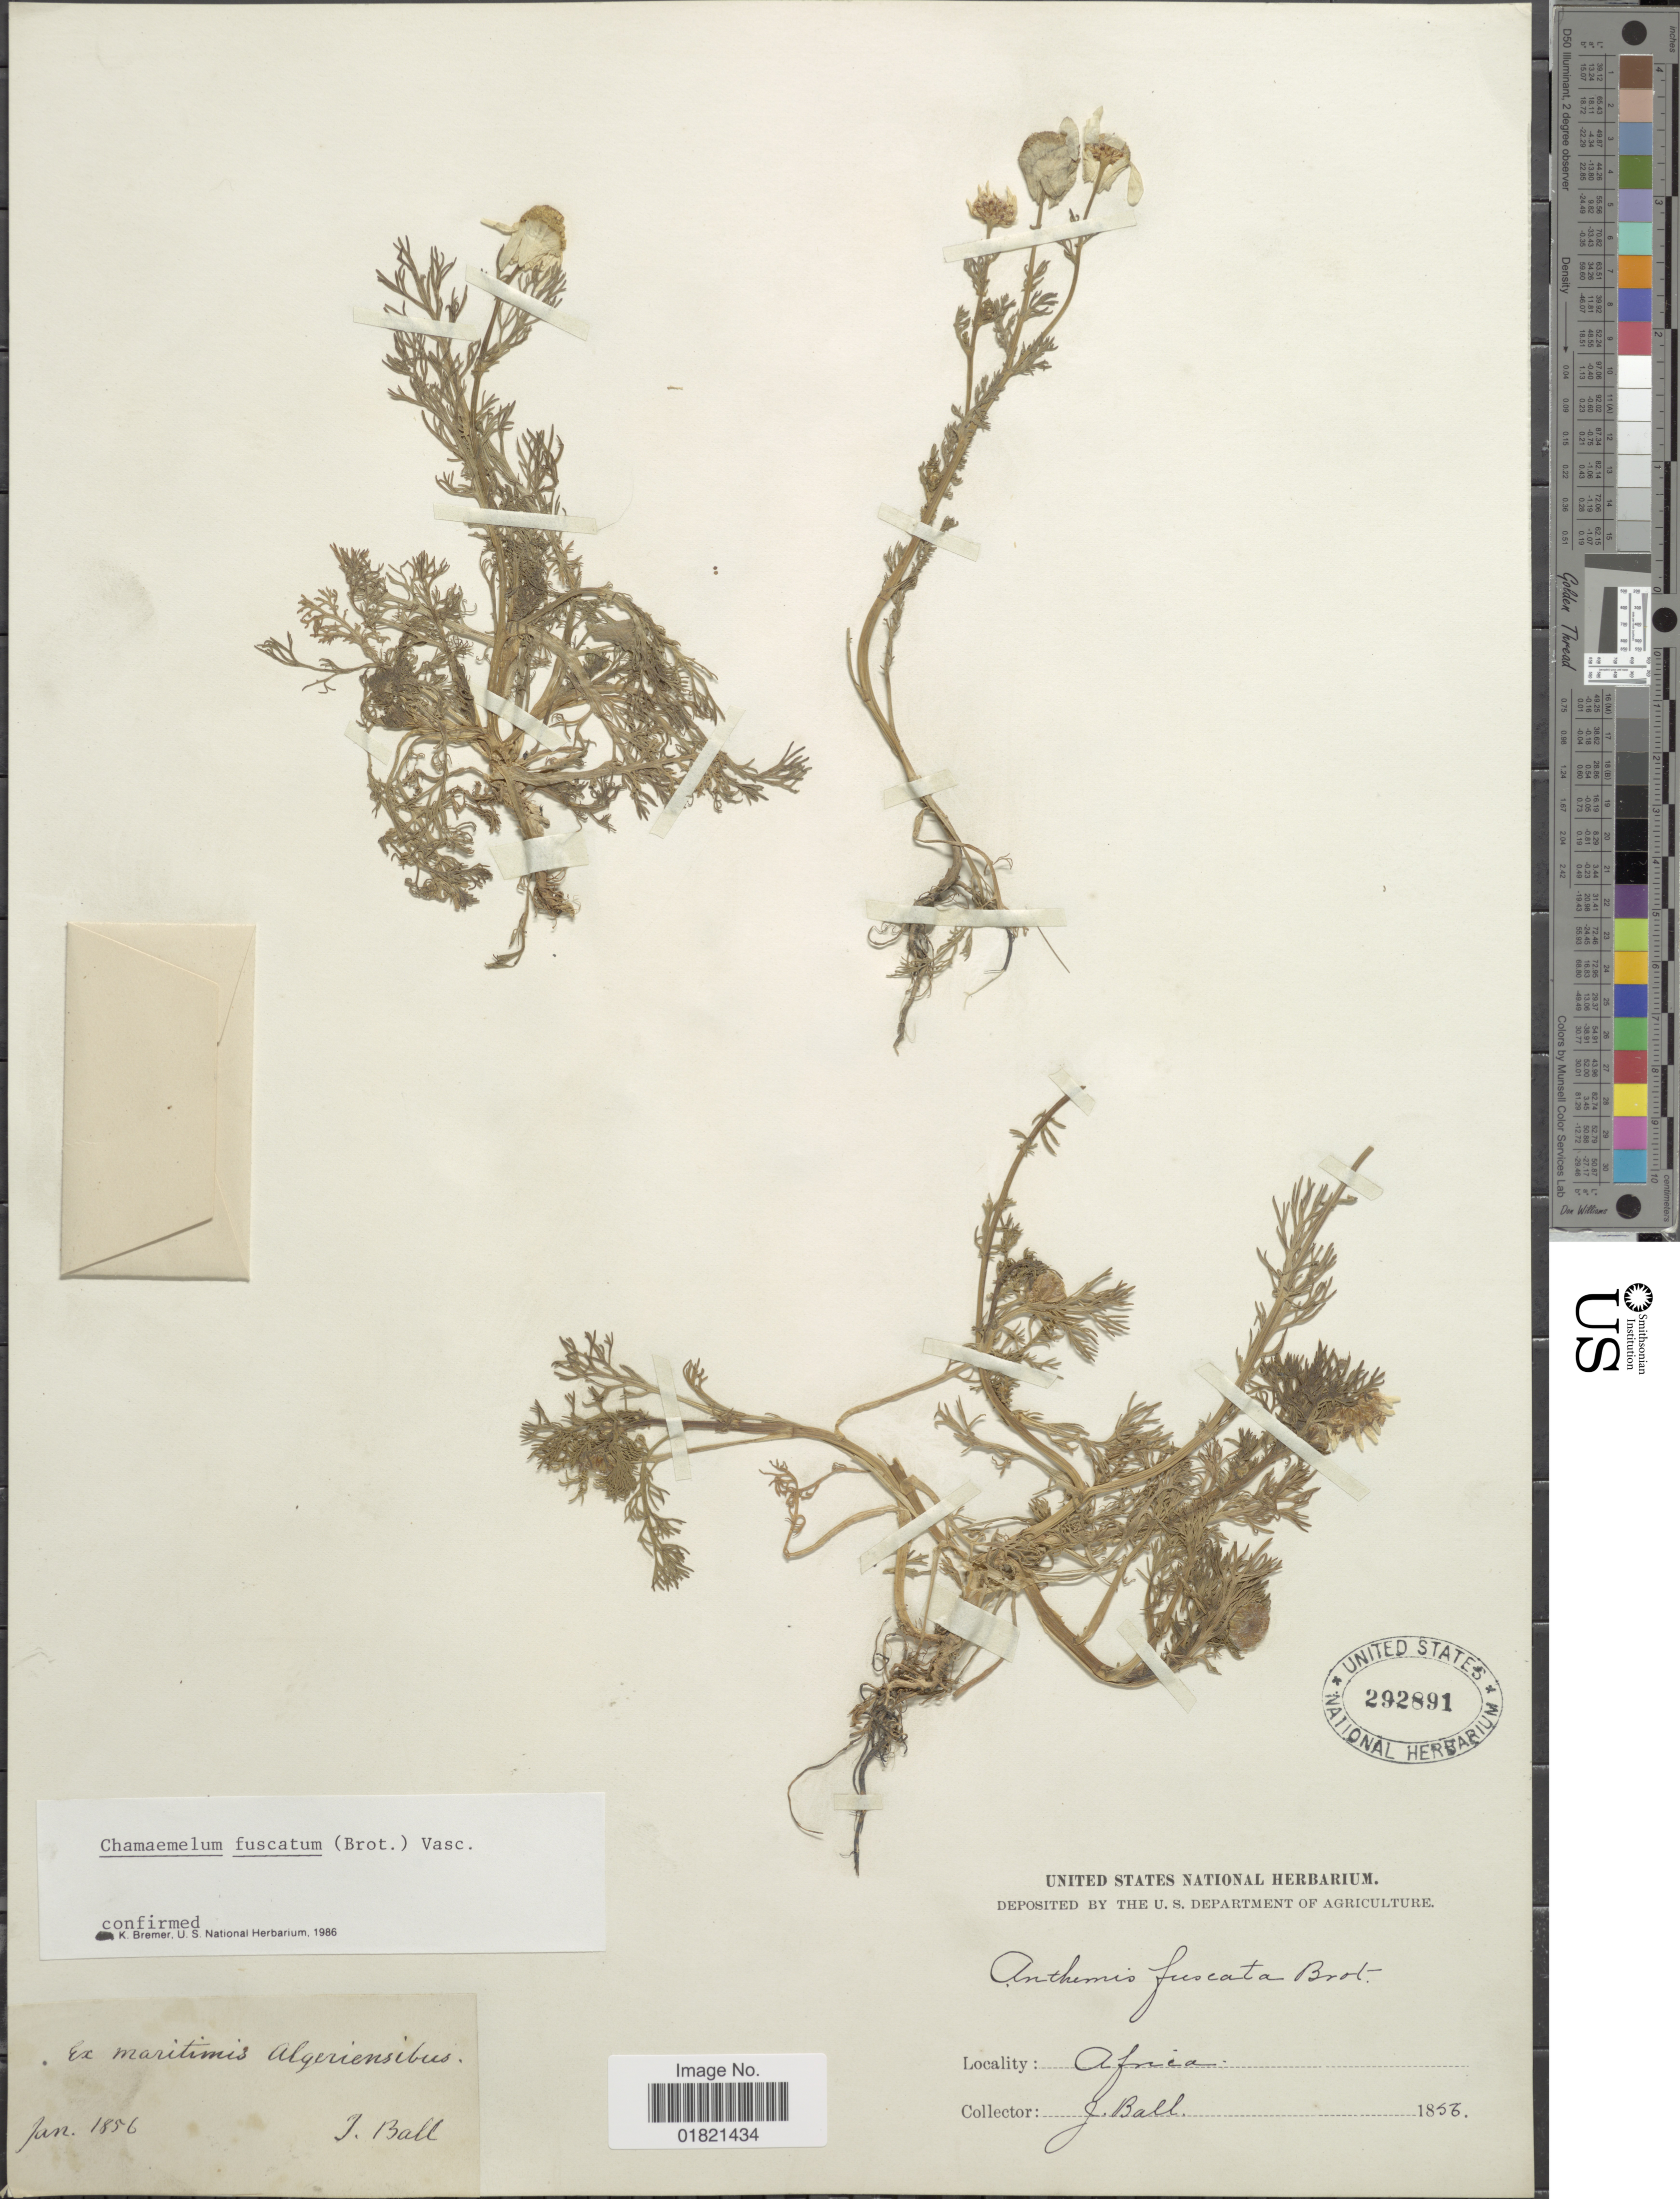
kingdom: Plantae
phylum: Tracheophyta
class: Magnoliopsida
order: Asterales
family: Asteraceae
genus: Chamaemelum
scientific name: Chamaemelum fuscatum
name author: (Brot.) Vasc.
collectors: J. Ball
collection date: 1856-01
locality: Africa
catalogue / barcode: US 292891